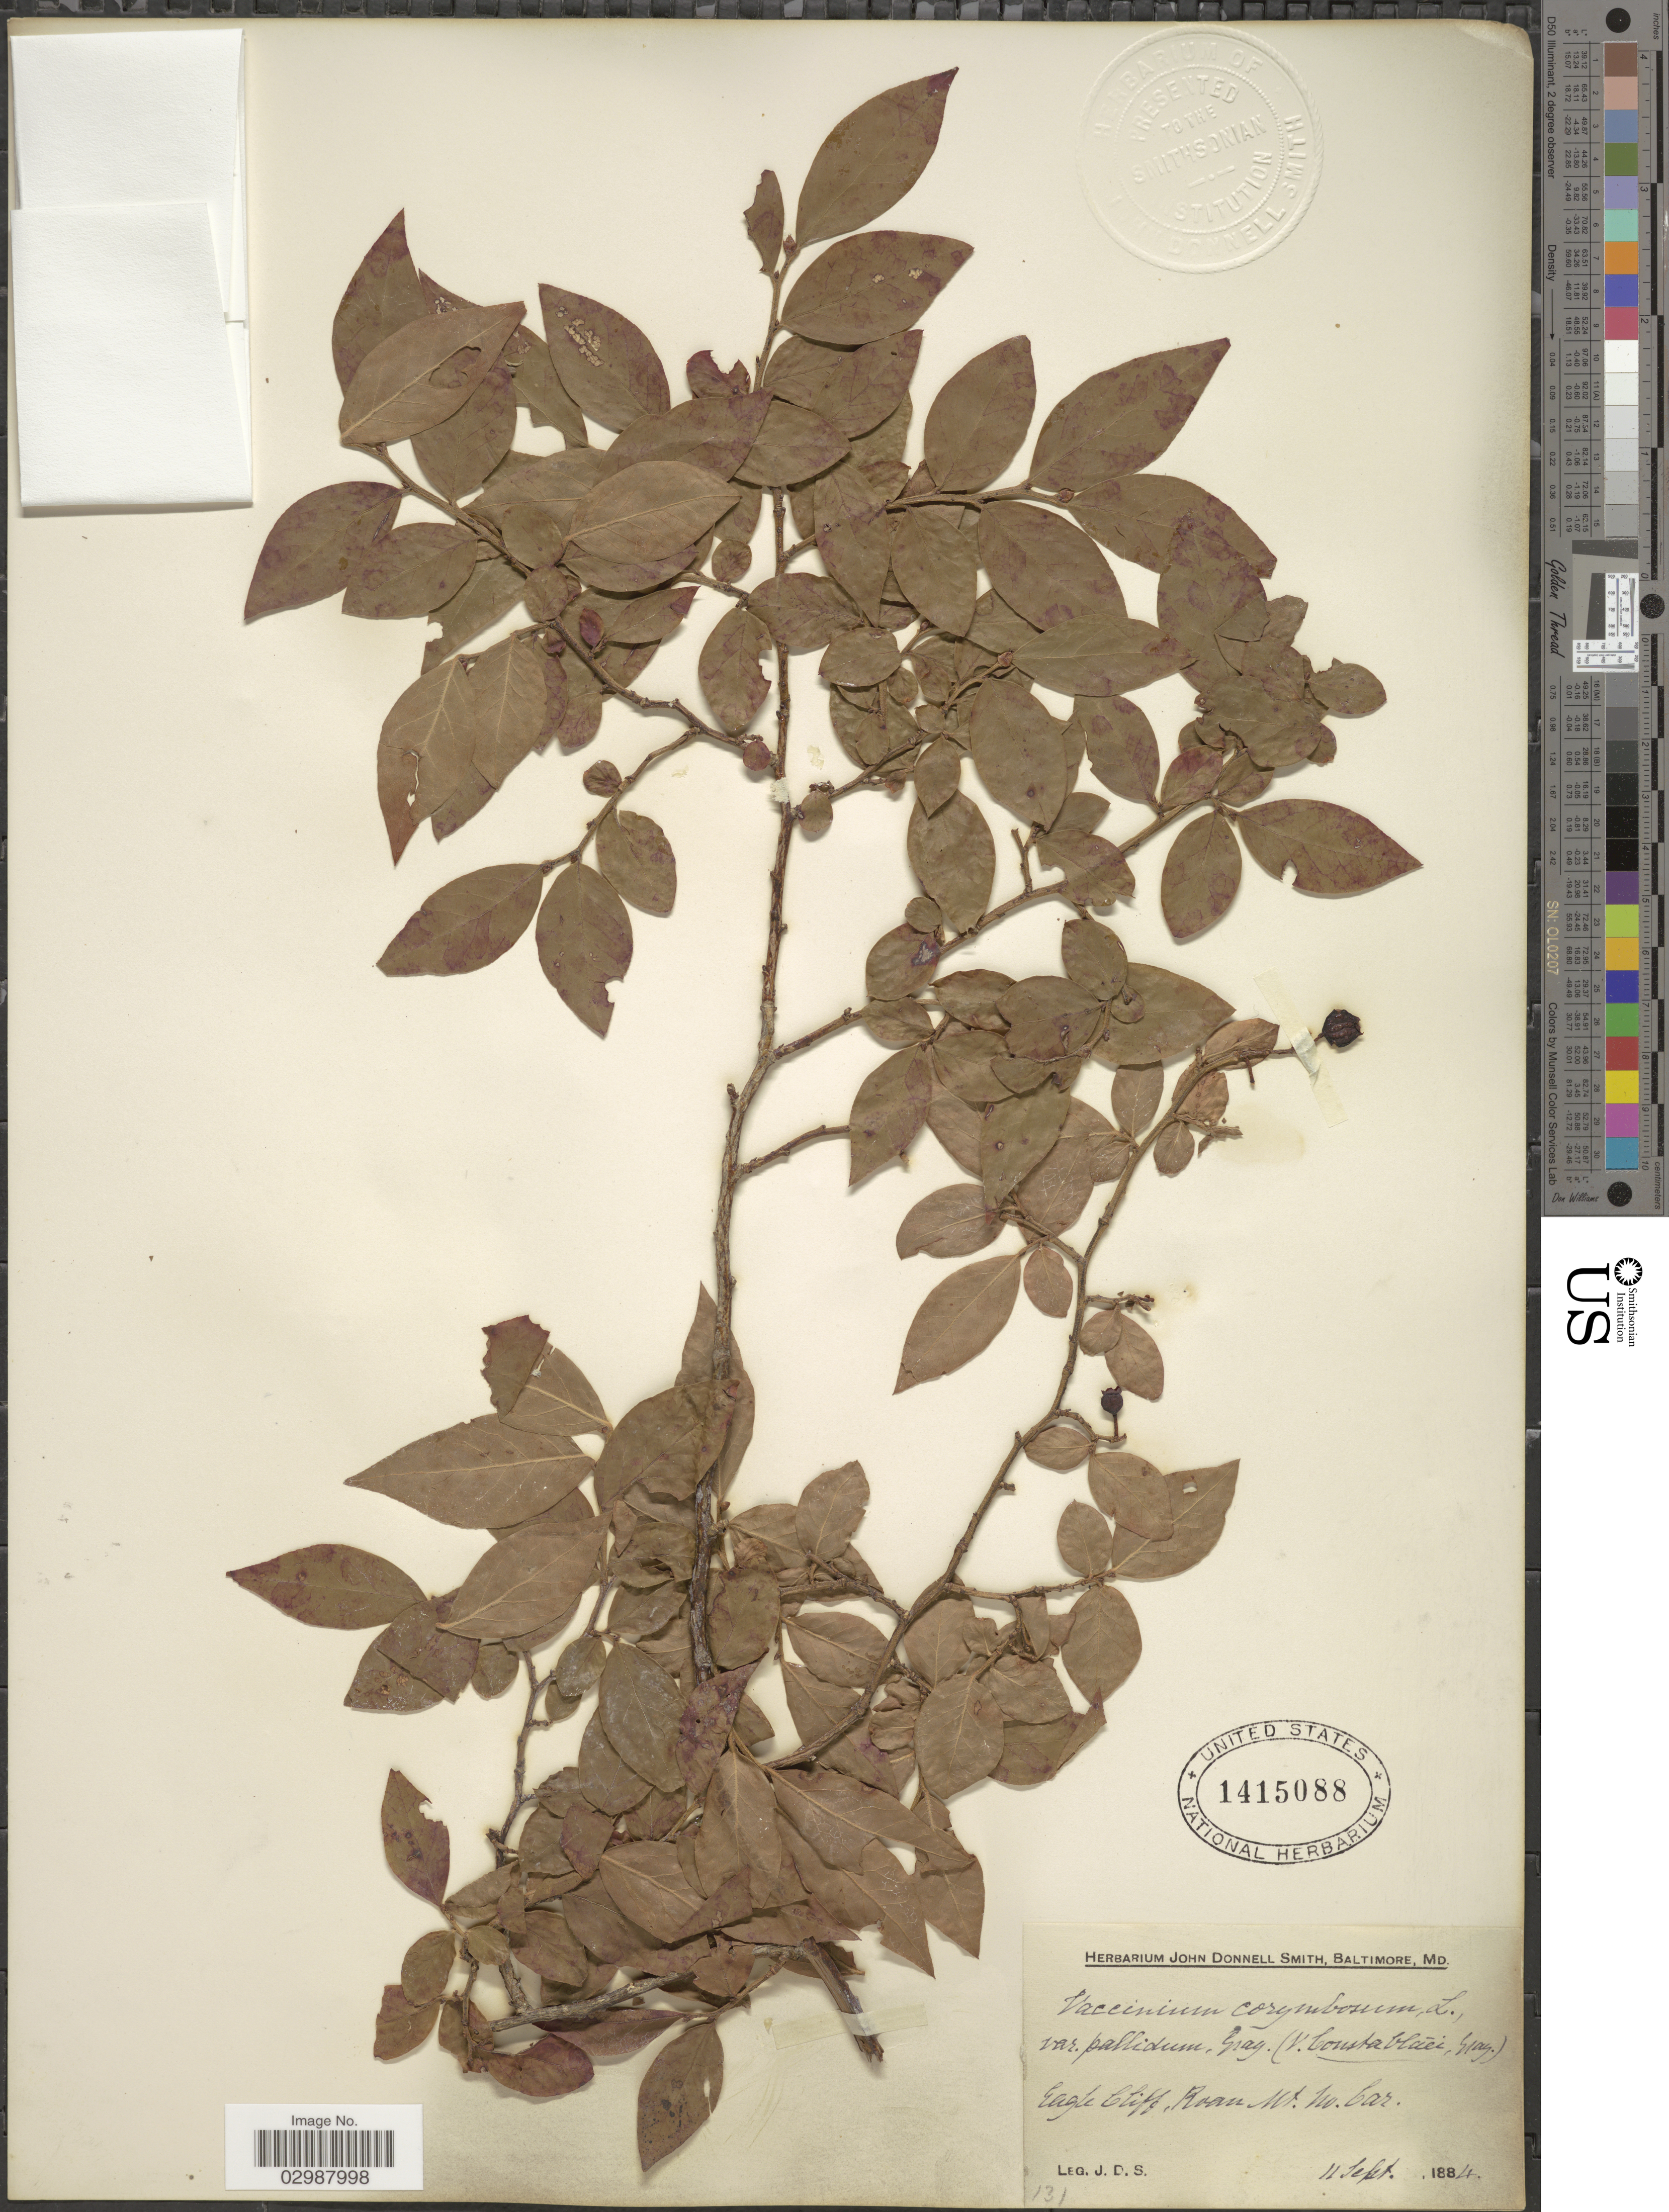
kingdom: Plantae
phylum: Tracheophyta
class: Magnoliopsida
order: Ericales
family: Ericaceae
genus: Vaccinium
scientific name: Vaccinium corymbosum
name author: L.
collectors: J. Donnell Smith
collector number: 131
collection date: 1884-09-11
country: United States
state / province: North Carolina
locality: Eagle Cliff, Roan Mt.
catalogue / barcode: US 1415088